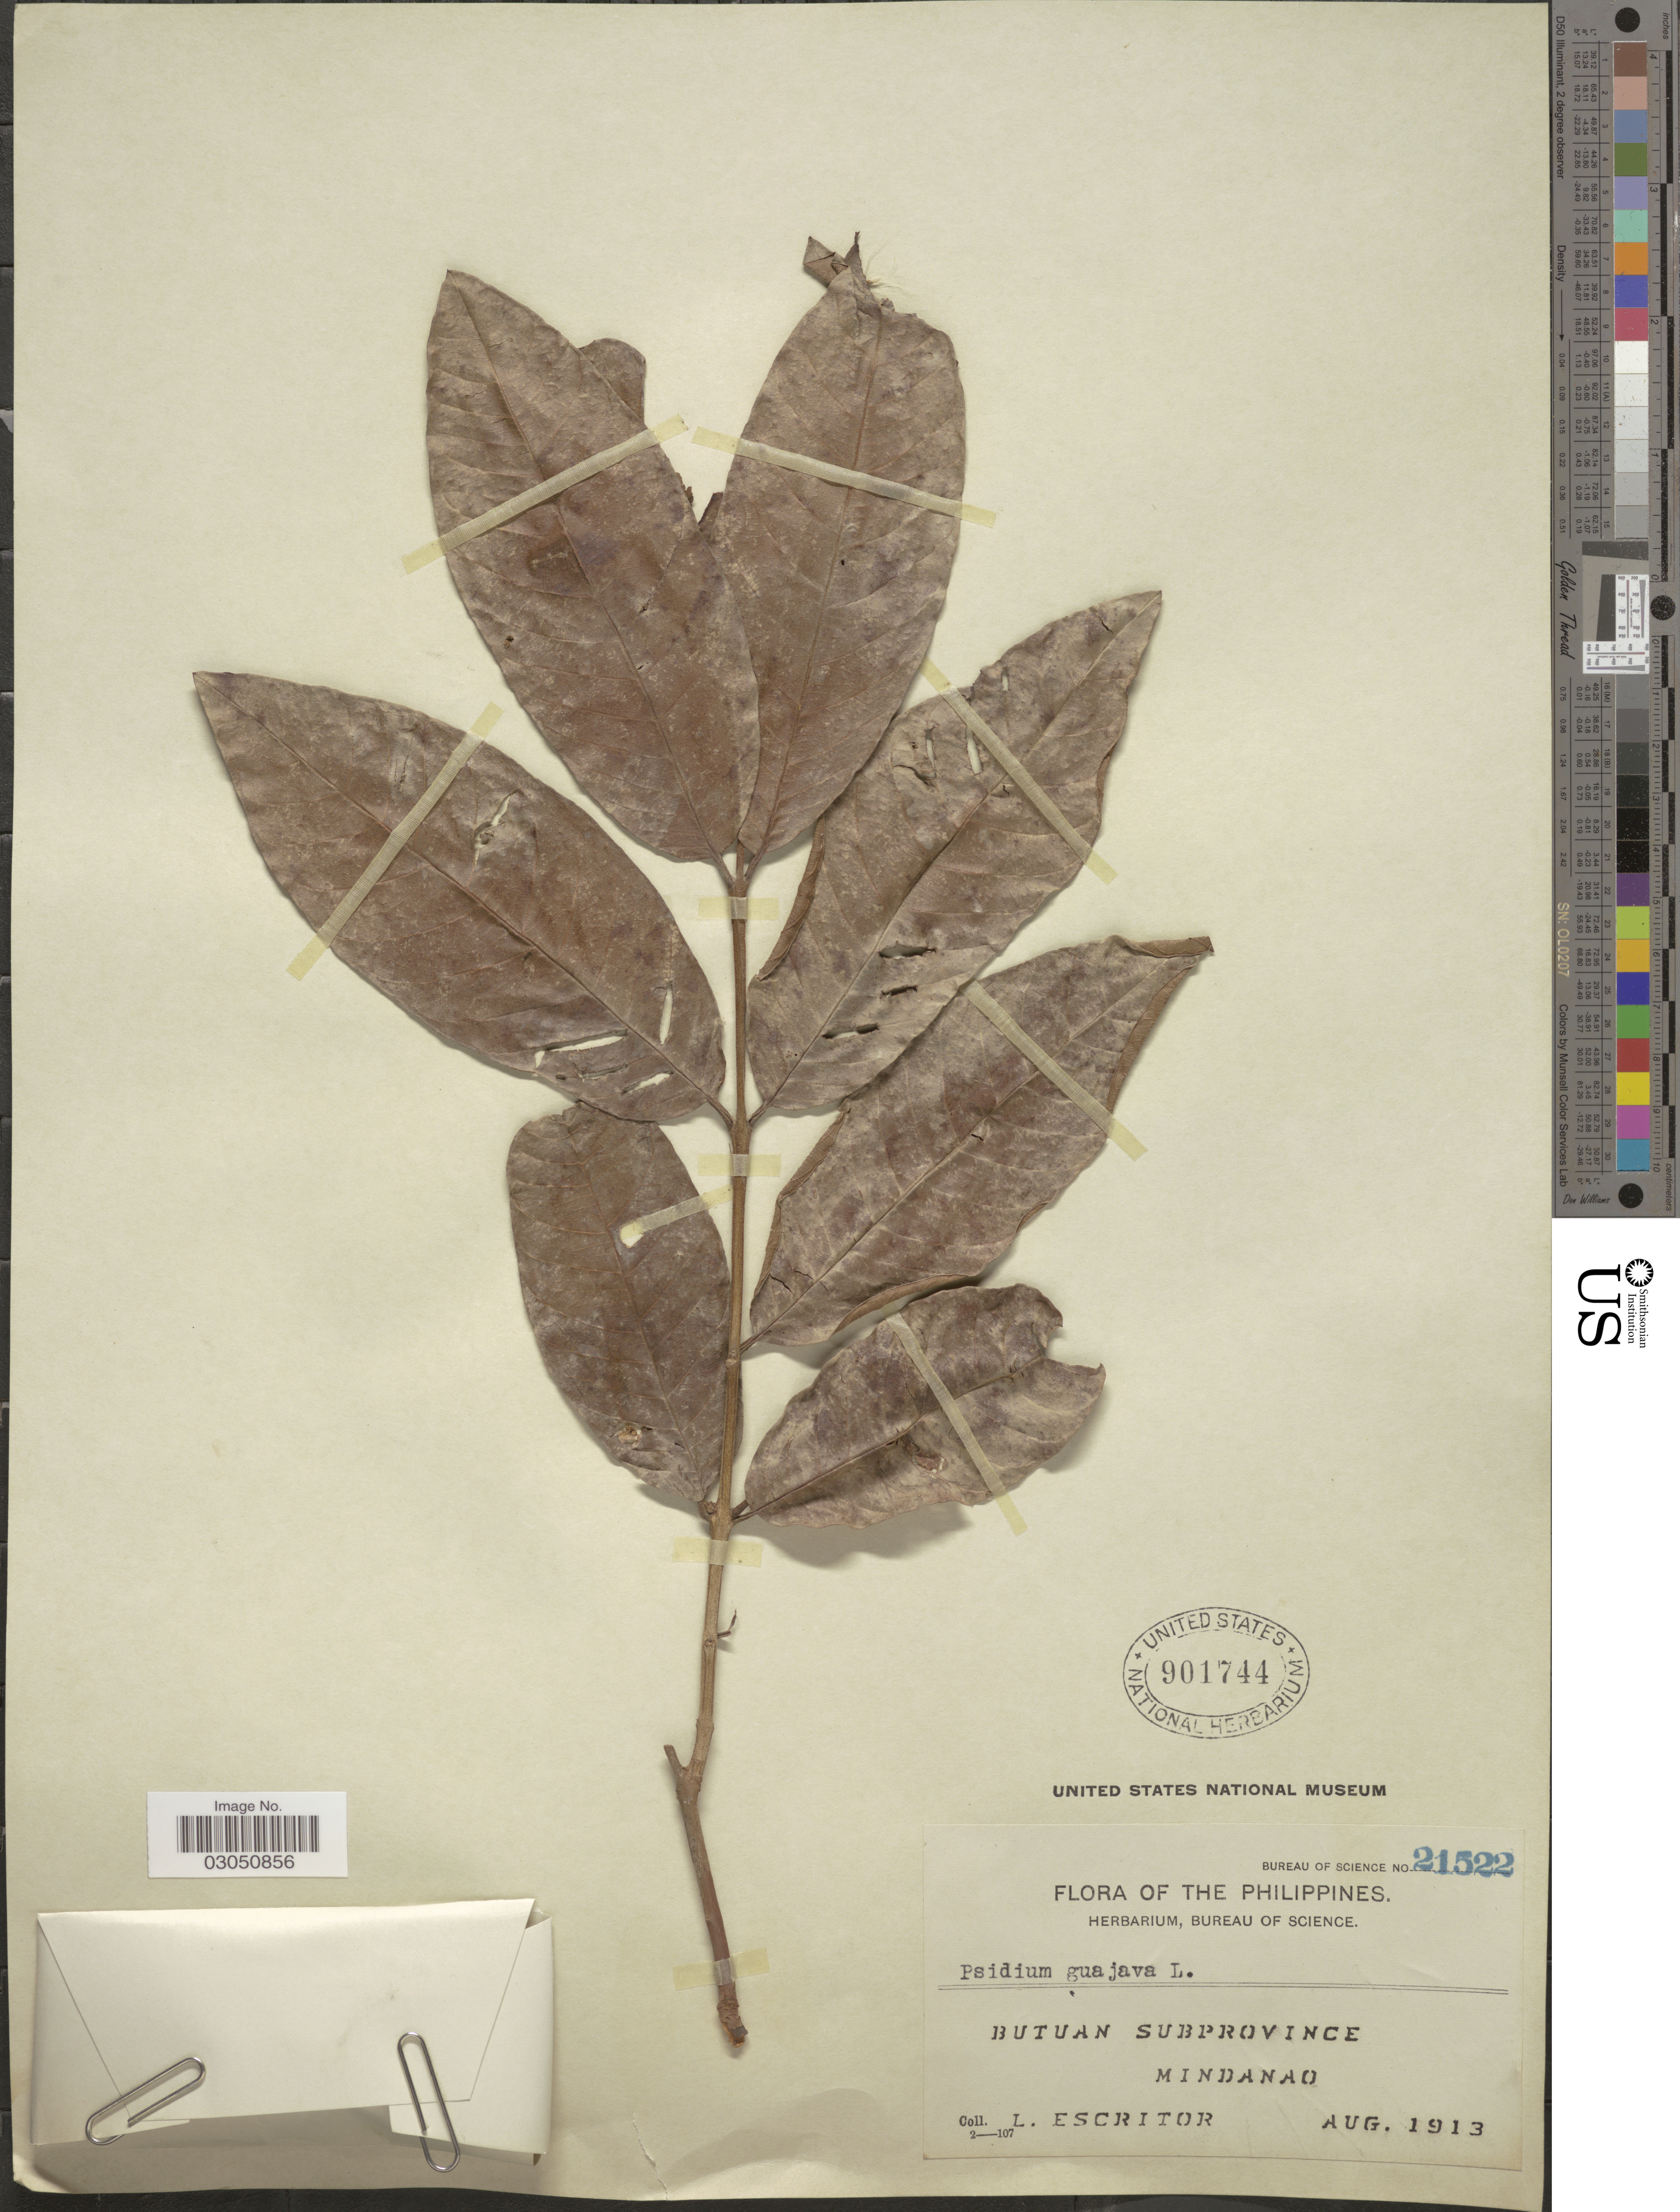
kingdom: Plantae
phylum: Tracheophyta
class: Magnoliopsida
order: Myrtales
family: Myrtaceae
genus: Psidium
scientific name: Psidium guajava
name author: L.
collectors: L. Escritor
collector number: Bureau of Science 21522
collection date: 1913-08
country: Philippines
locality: Butuan Subprovince. Mindanao.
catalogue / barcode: US 901744